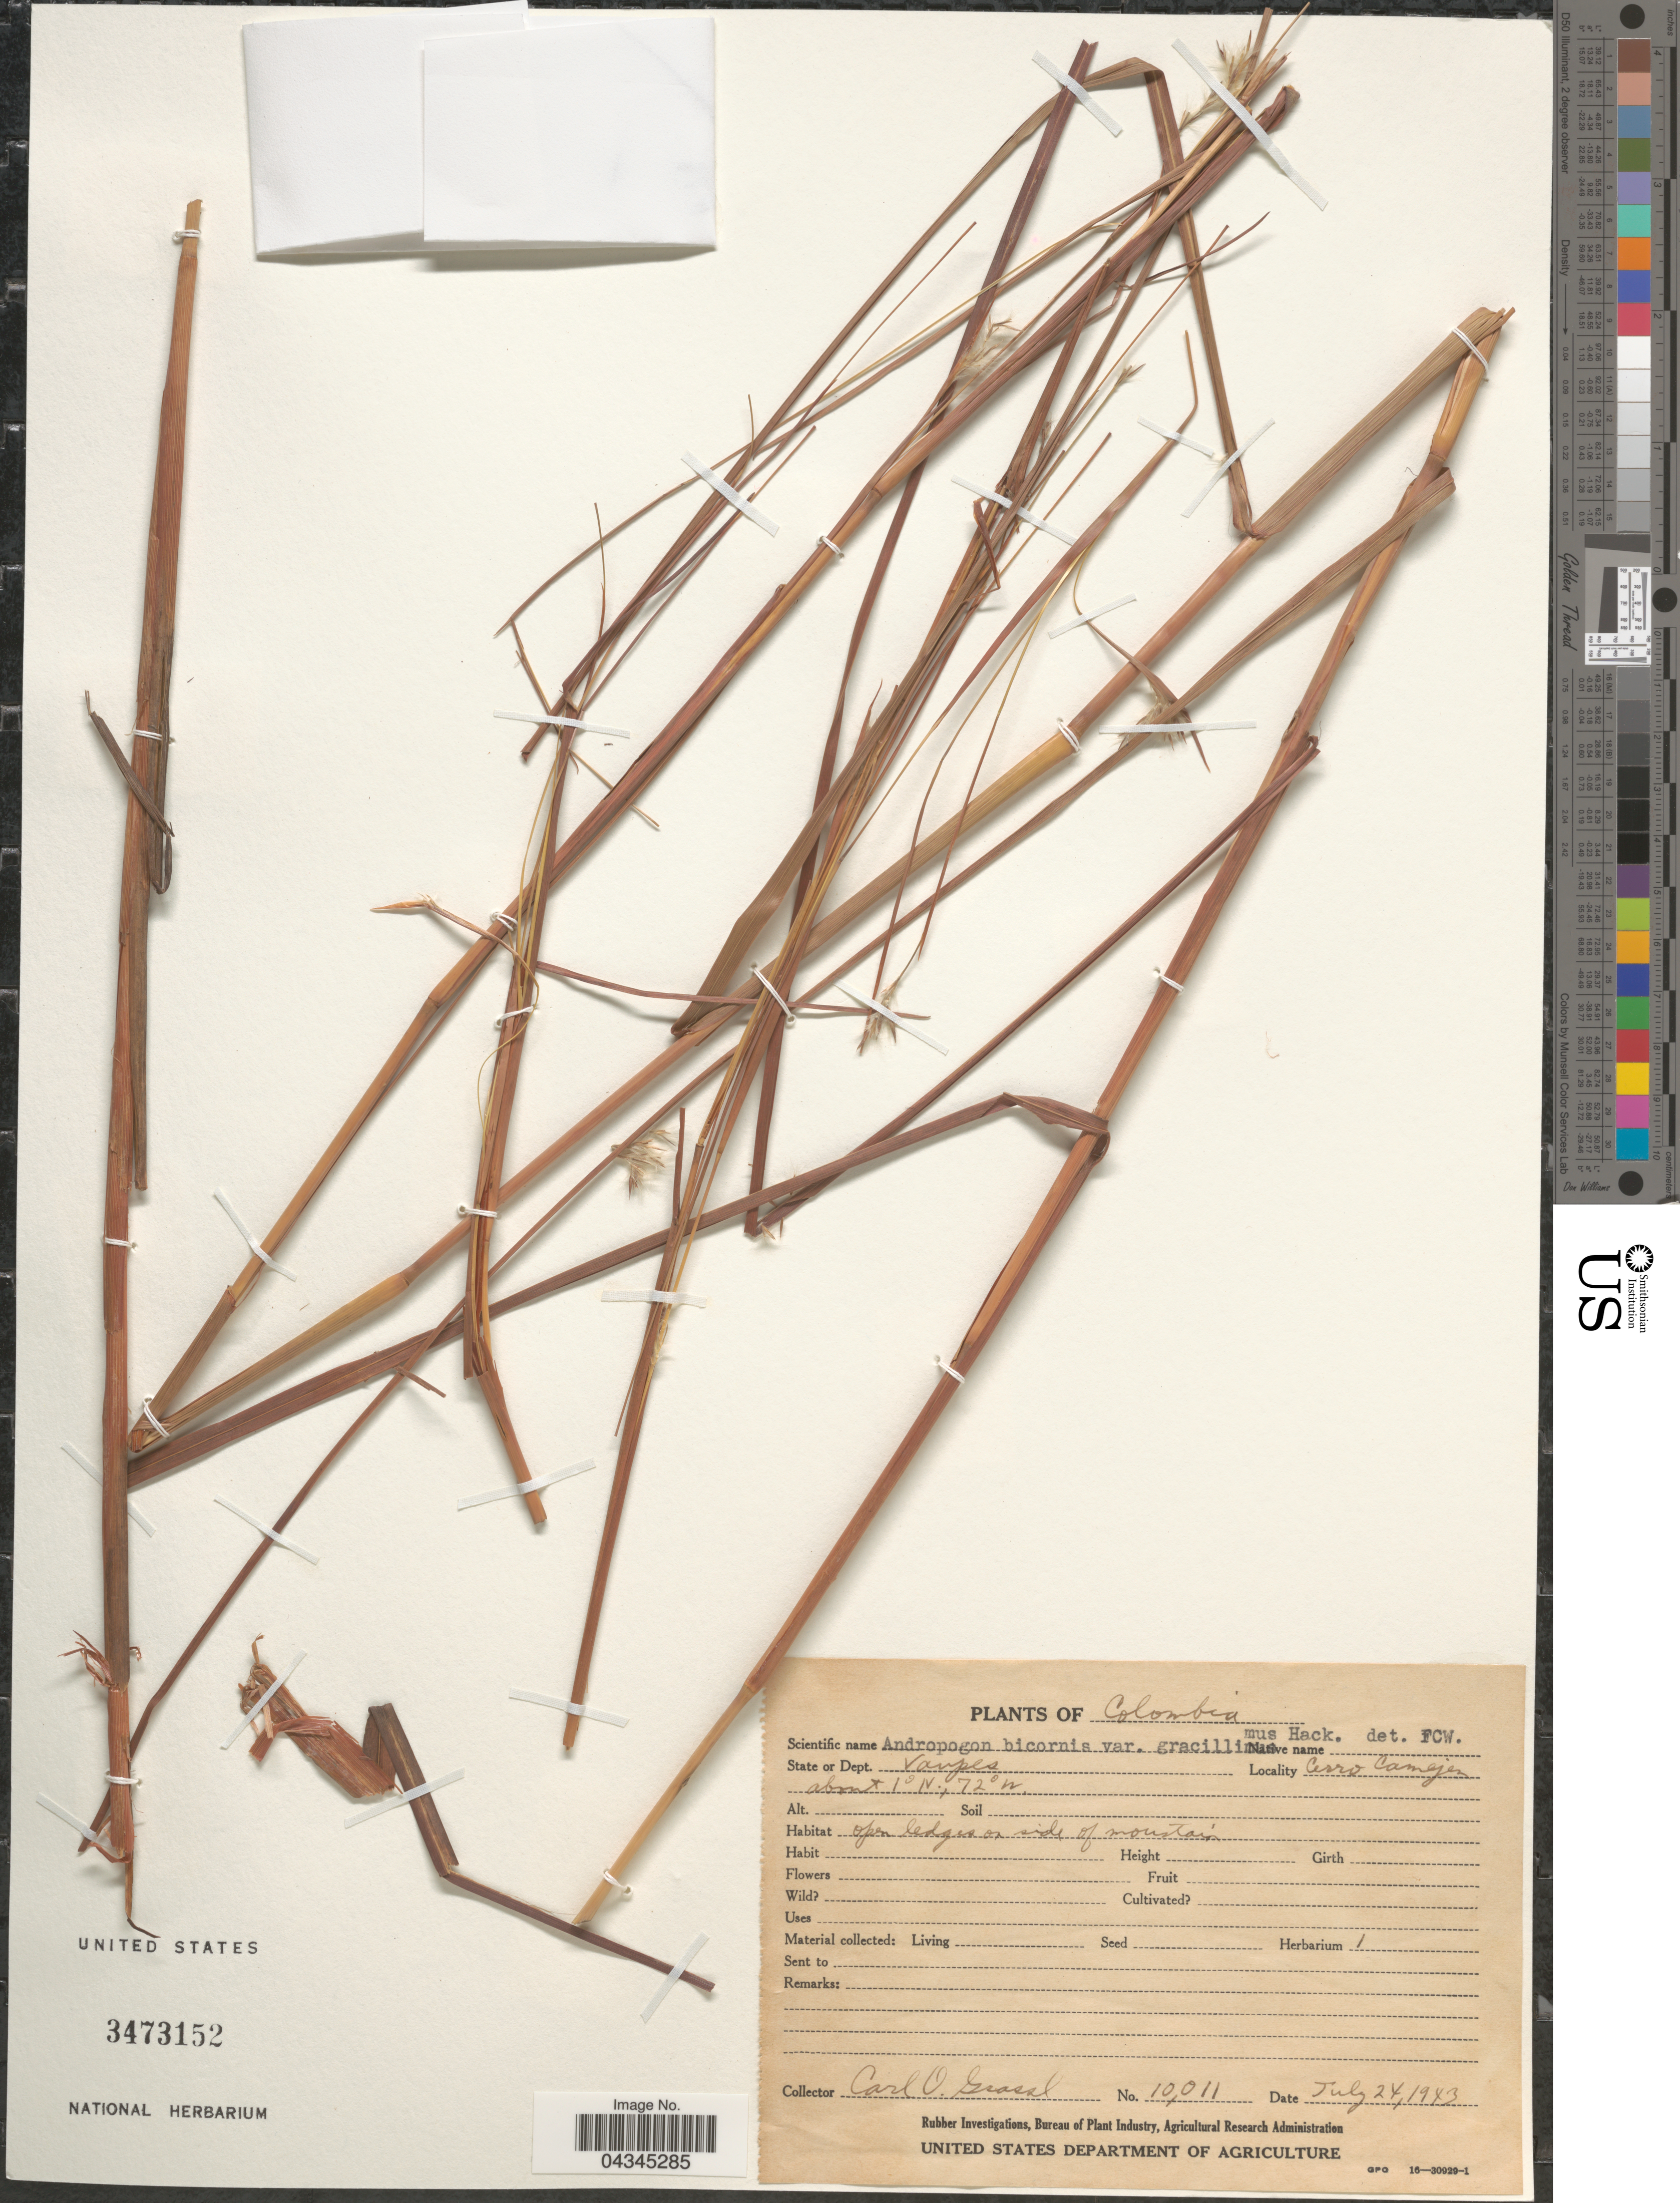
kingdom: Plantae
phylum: Tracheophyta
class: Liliopsida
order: Poales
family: Poaceae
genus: Andropogon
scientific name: Andropogon bicornis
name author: L.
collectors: C. Grassl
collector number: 10011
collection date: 1943-07-24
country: Colombia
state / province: Vaupés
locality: State or Dept. Vaupes. Cerro Camajen.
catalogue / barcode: US 3473152